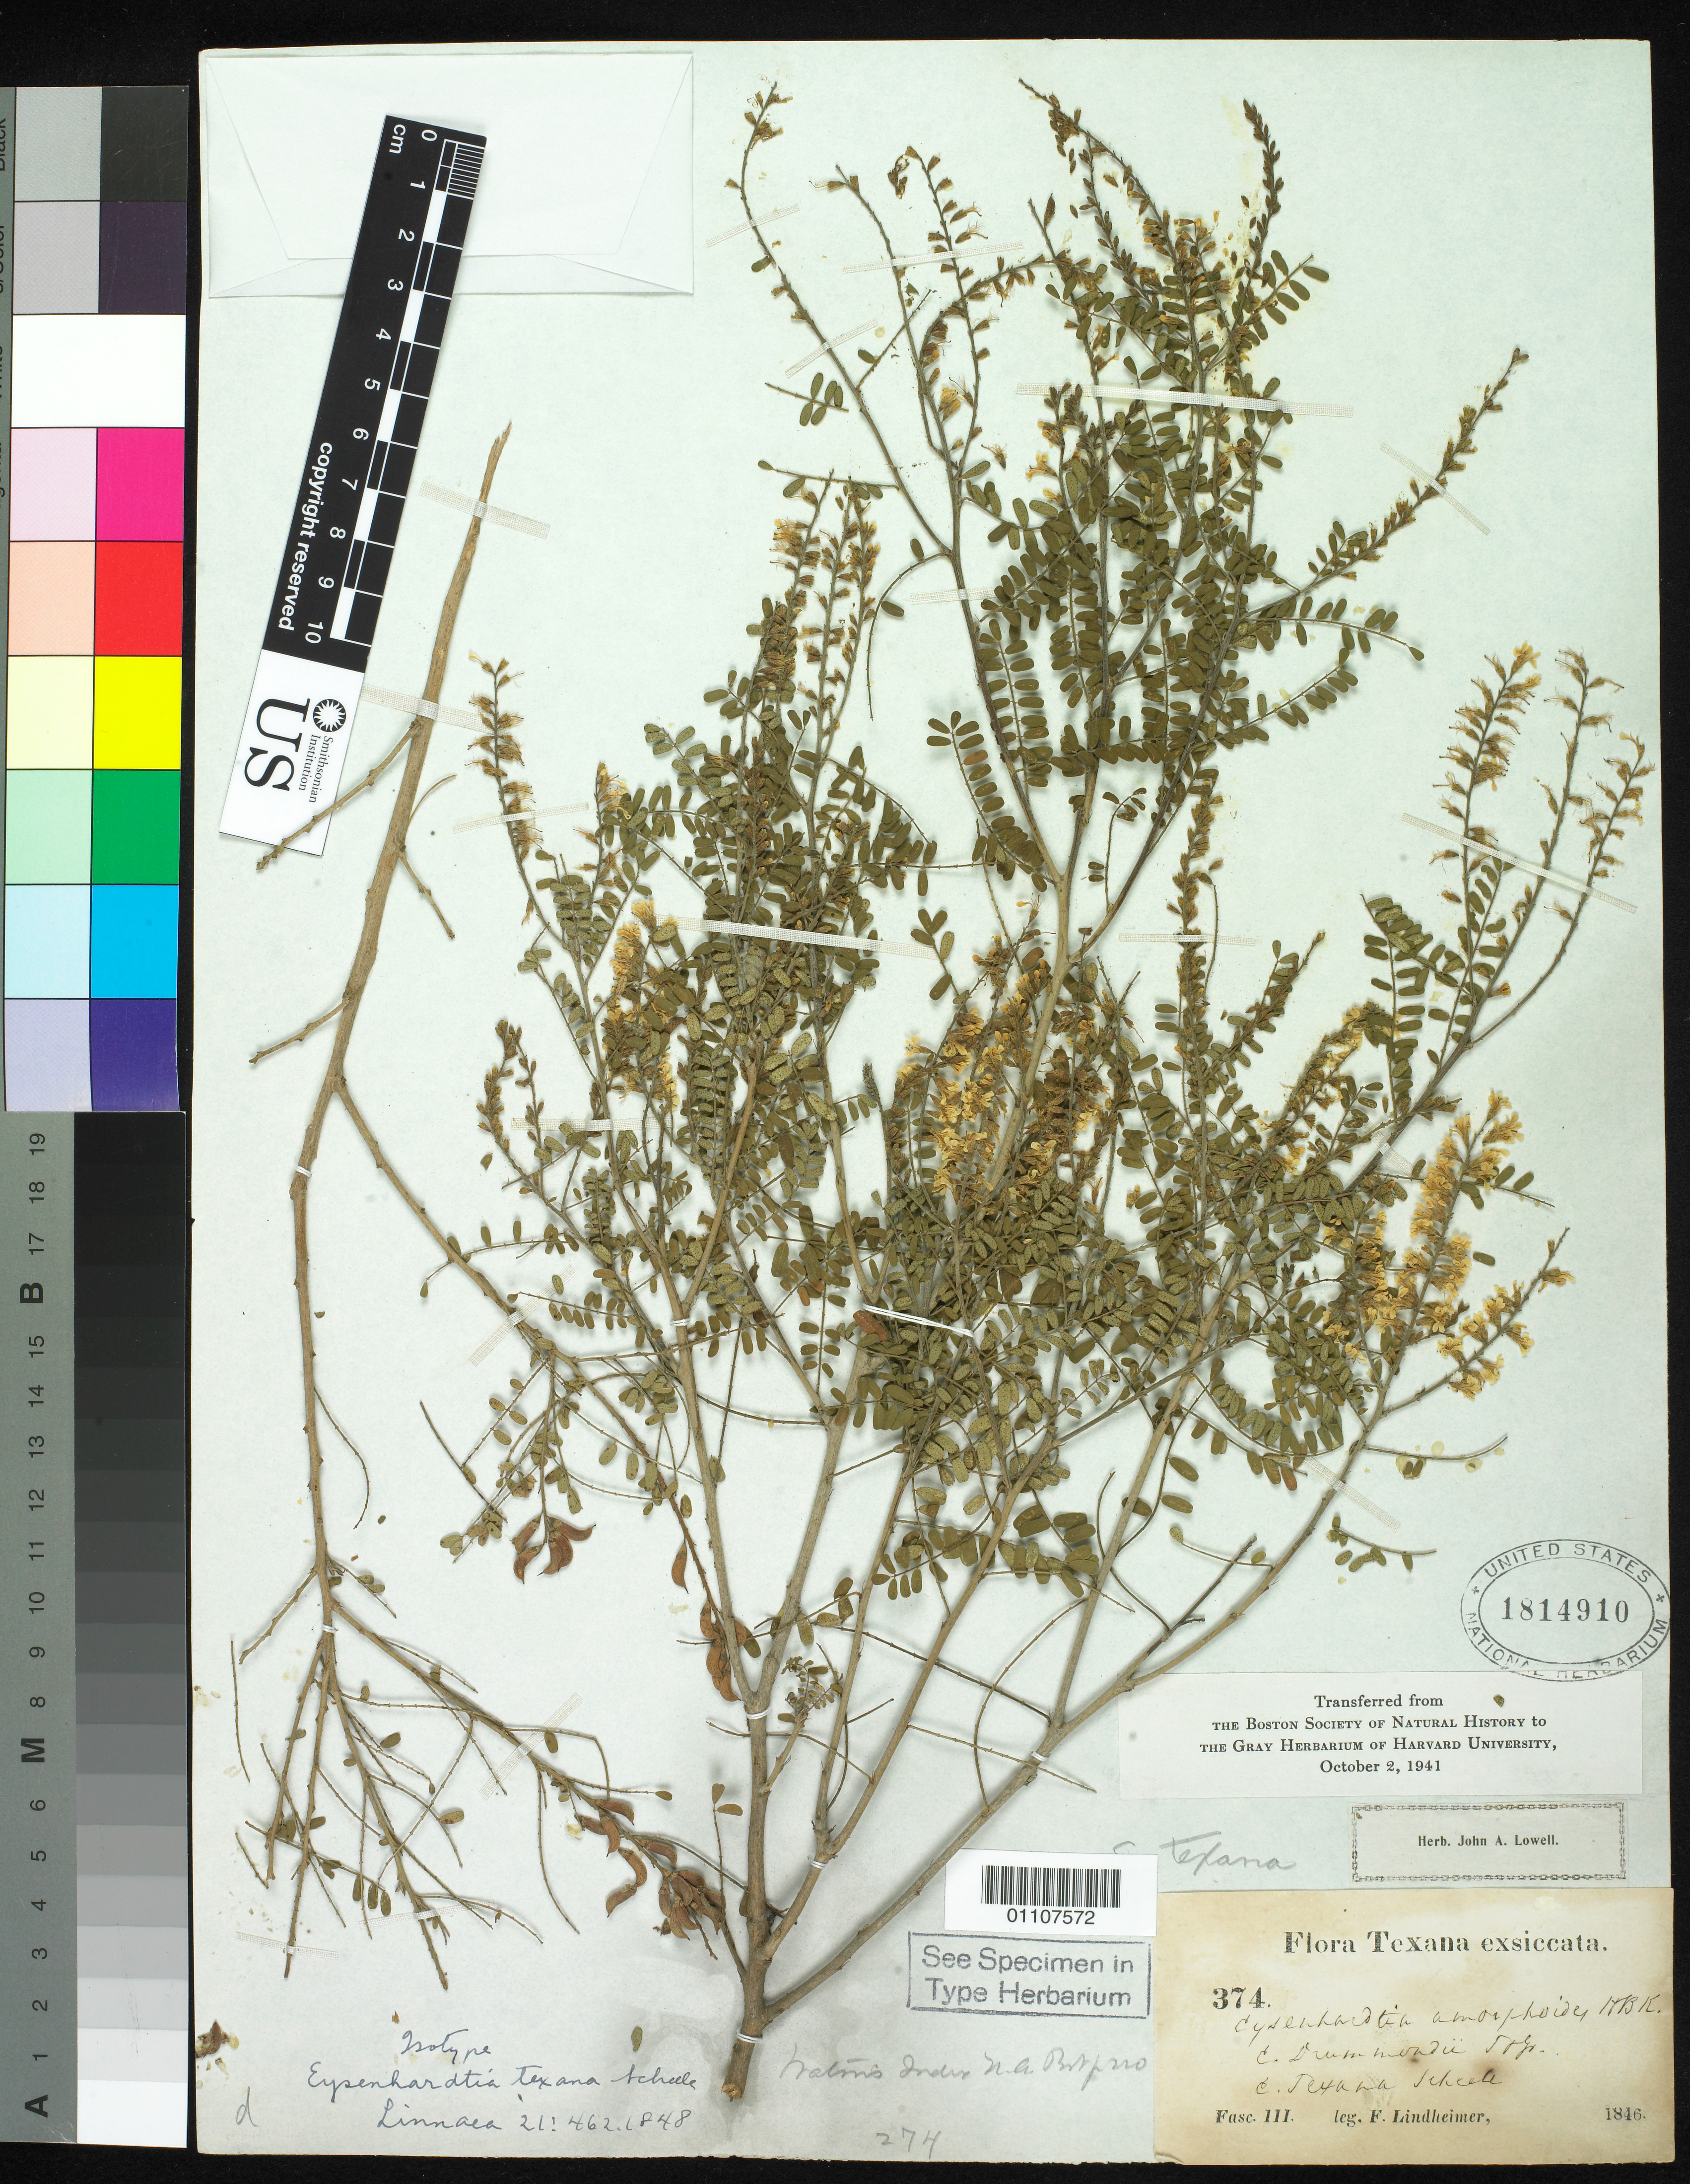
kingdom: Plantae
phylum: Tracheophyta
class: Magnoliopsida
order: Fabales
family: Fabaceae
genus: Eysenhardtia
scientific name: Eysenhardtia texana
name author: Scheele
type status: Type Collection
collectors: F. J. Lindheimer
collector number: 374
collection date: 1846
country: United States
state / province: Texas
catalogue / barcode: US 1814910